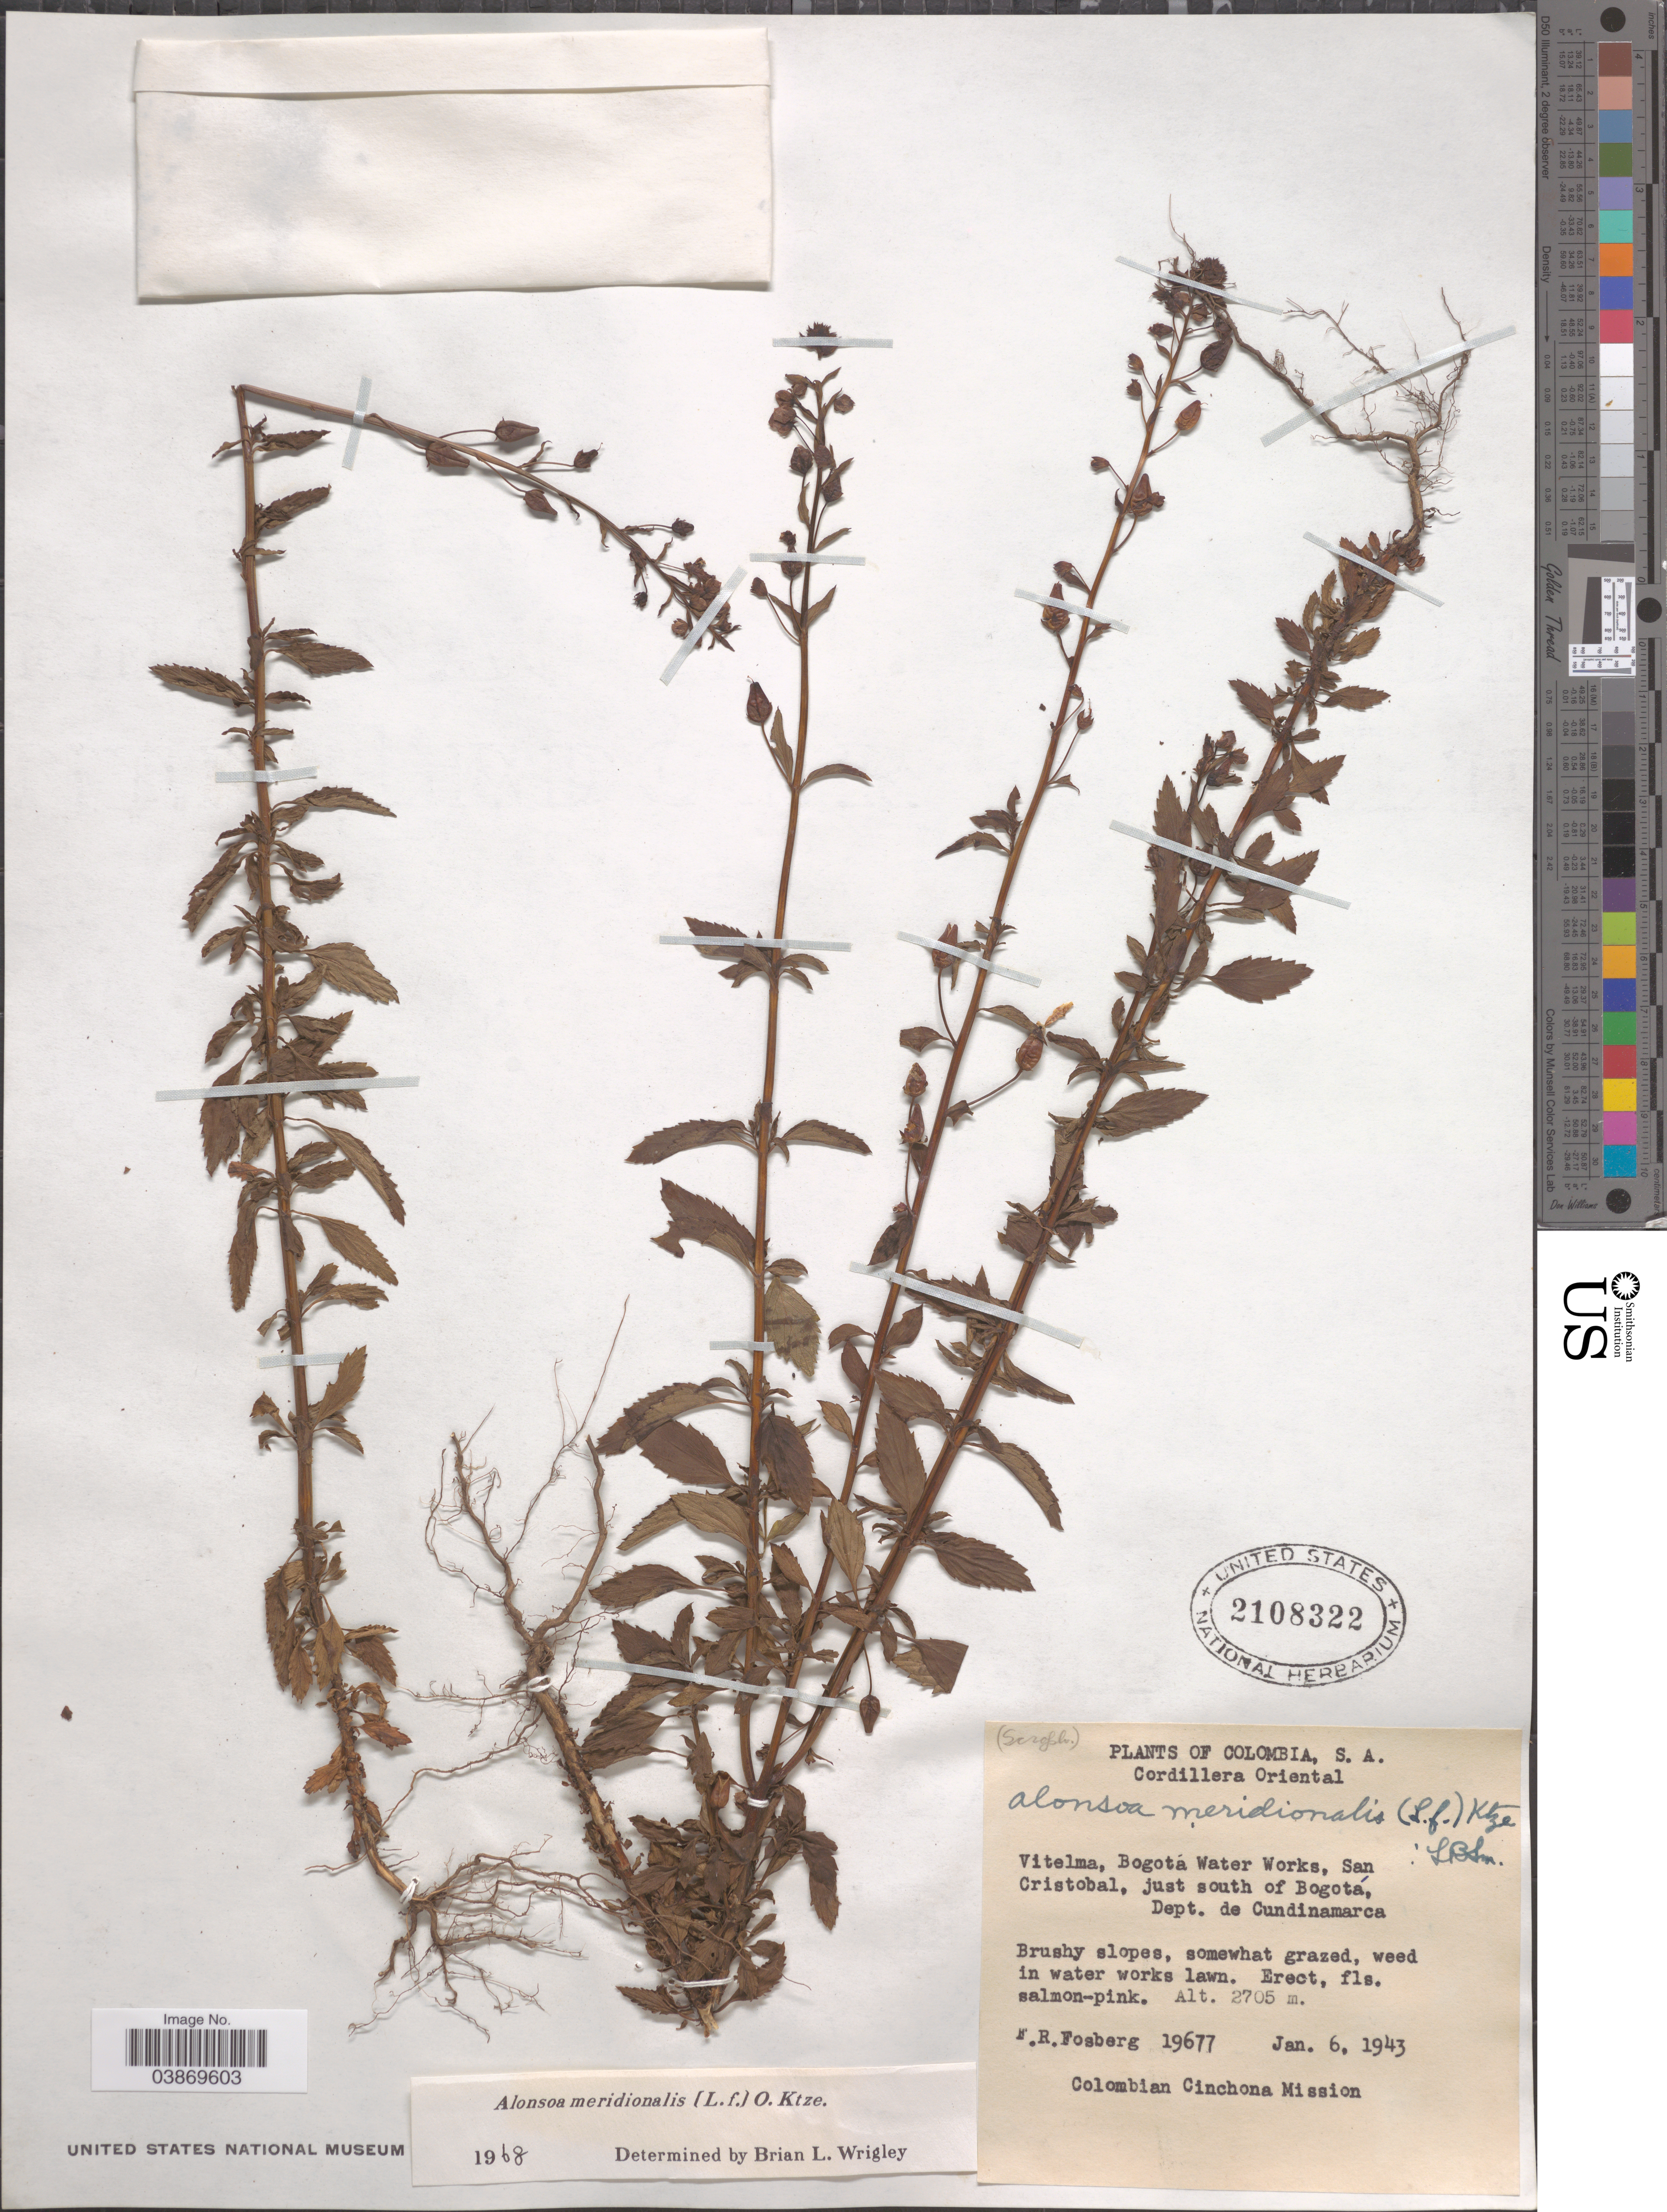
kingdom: Plantae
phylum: Tracheophyta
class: Magnoliopsida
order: Lamiales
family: Scrophulariaceae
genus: Alonsoa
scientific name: Alonsoa meridionalis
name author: (L. f.) Kuntze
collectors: F. R. Fosberg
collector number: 19677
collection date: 1943-01-06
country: Colombia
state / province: Cundinamarca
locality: Cordillera Oriental. Vitelma, Bogotá Water Works, San Cristobal, just south of Bogotá. Dept. de Cundinamarca.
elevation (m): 2705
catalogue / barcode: US 2108322